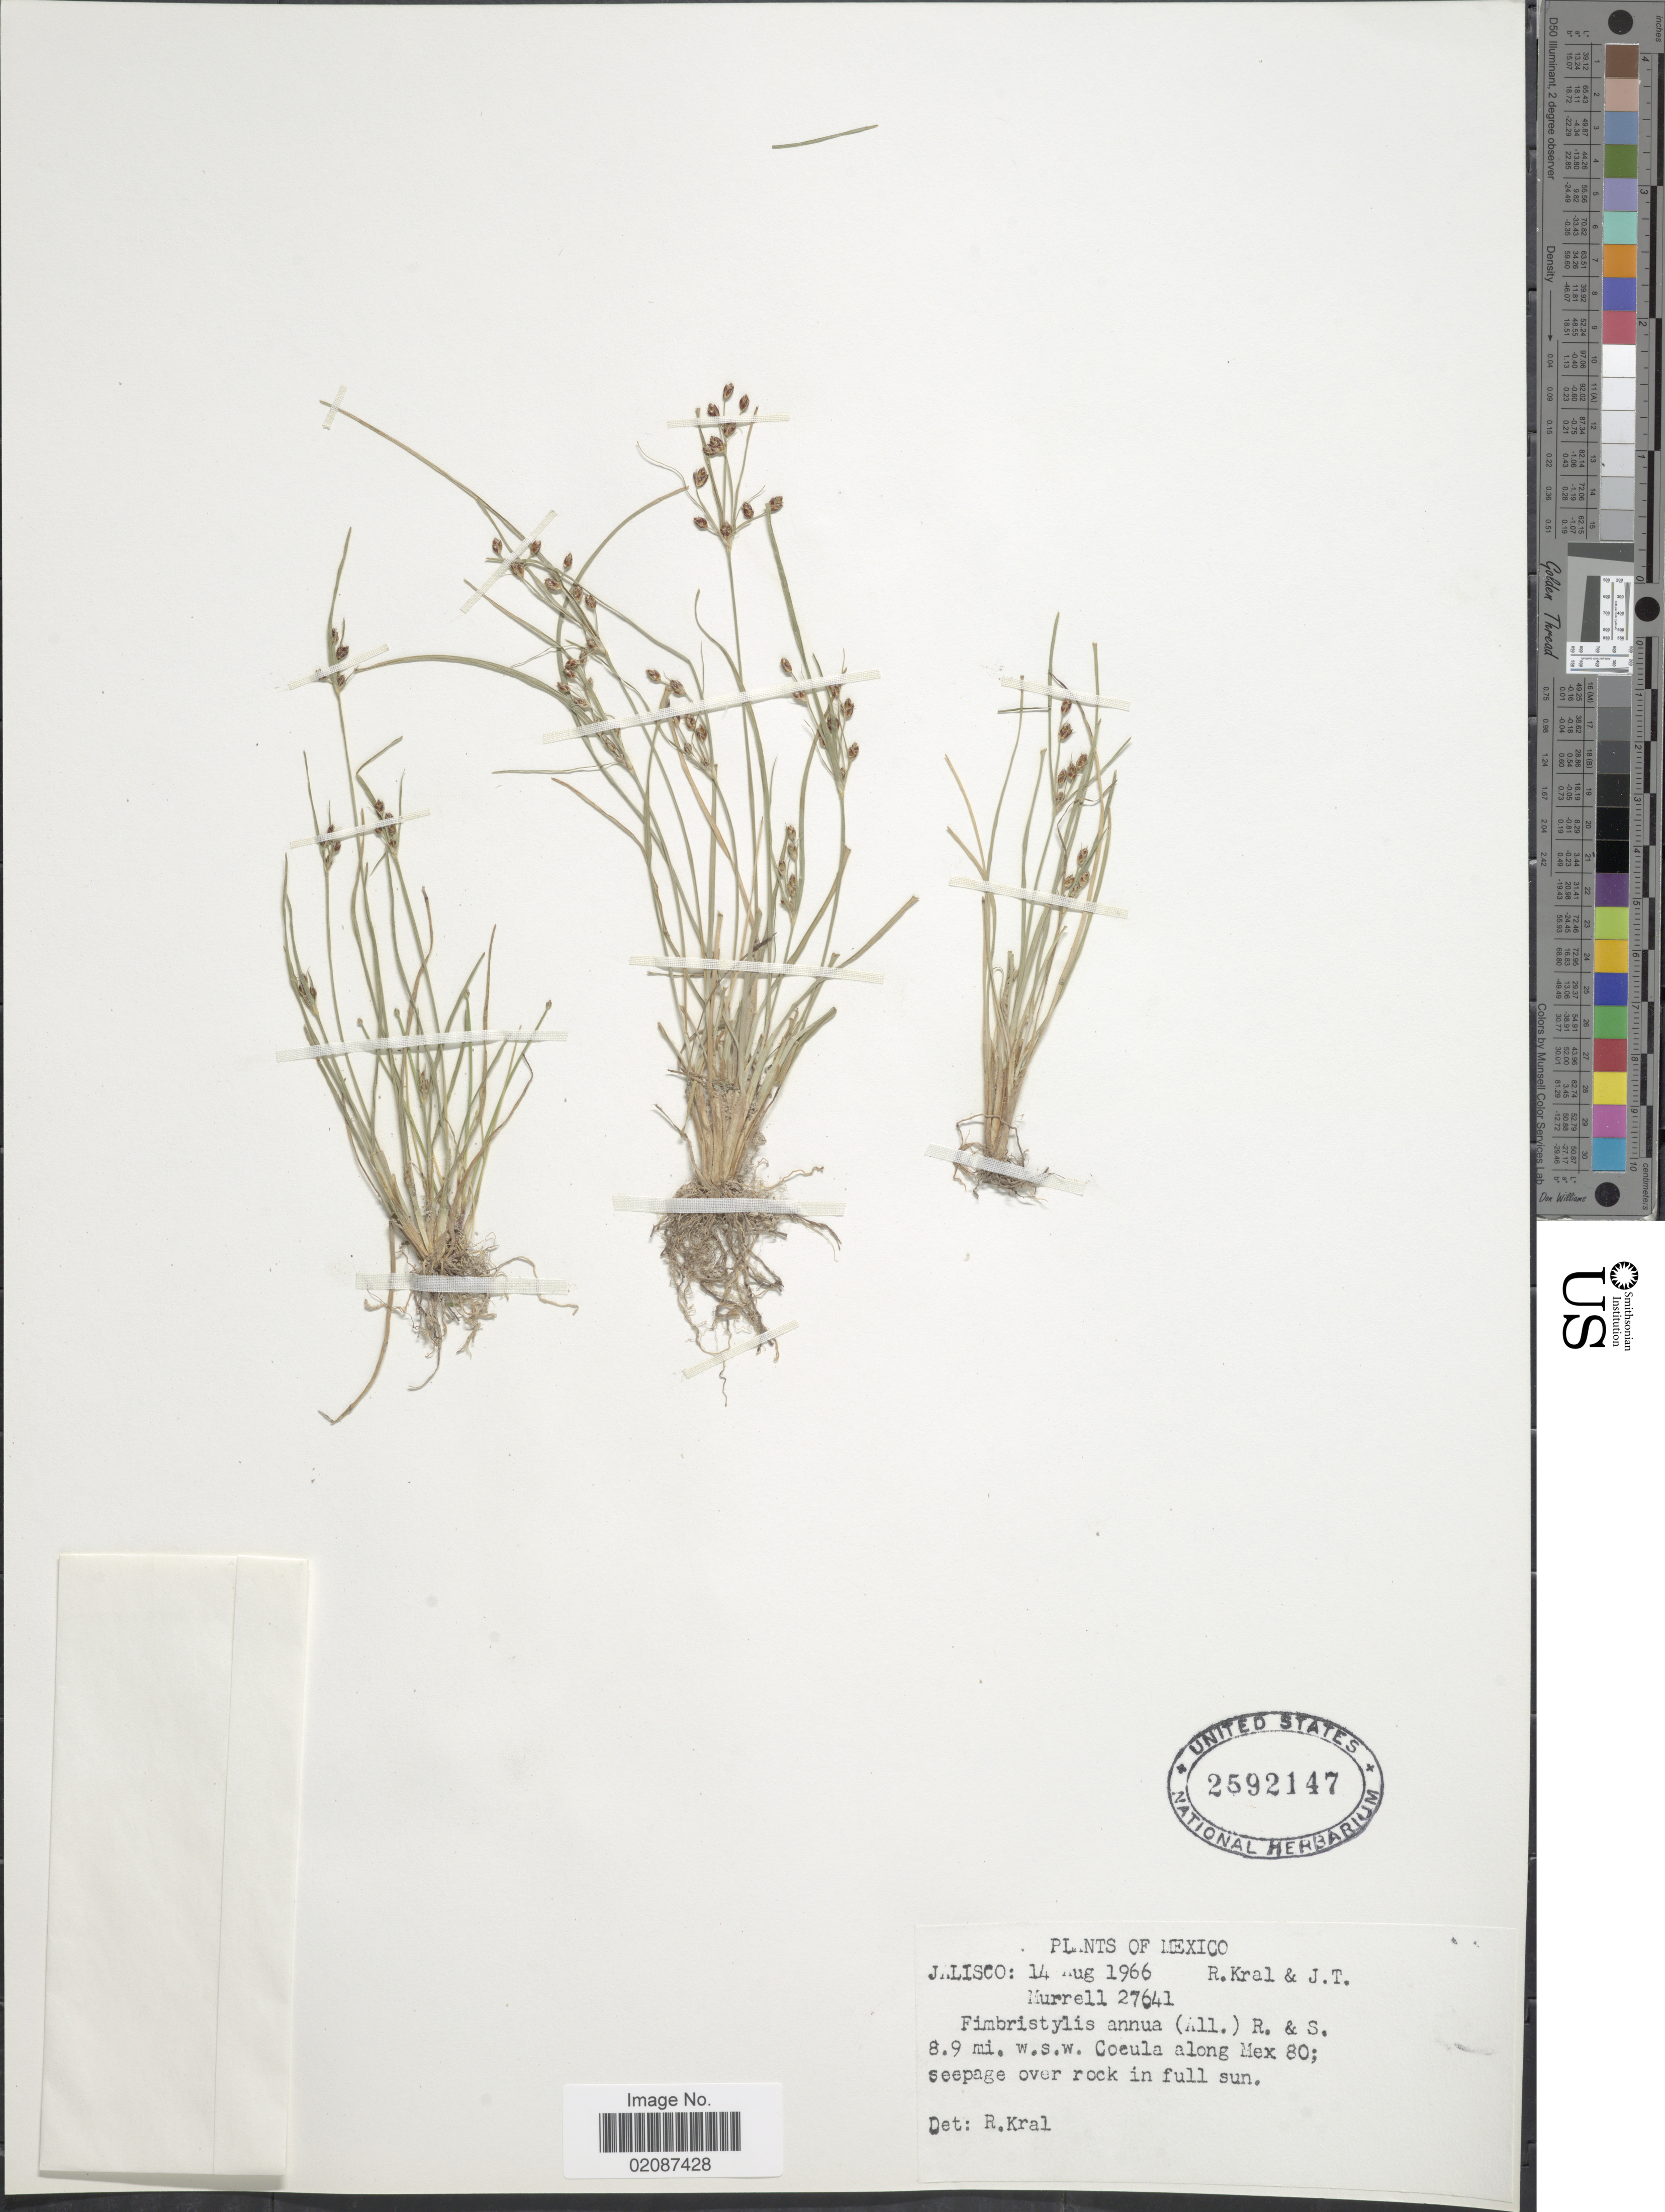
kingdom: Plantae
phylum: Tracheophyta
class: Liliopsida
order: Poales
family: Cyperaceae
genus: Fimbristylis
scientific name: Fimbristylis annua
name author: (All.) Roem. & Schult.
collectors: R. Kral & J. Murrell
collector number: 27641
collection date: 1966-08-14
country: Mexico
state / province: Jalisco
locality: Jalisco, 8.9 mi. w.s.w. Coeula along Mex 80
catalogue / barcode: US 2592147